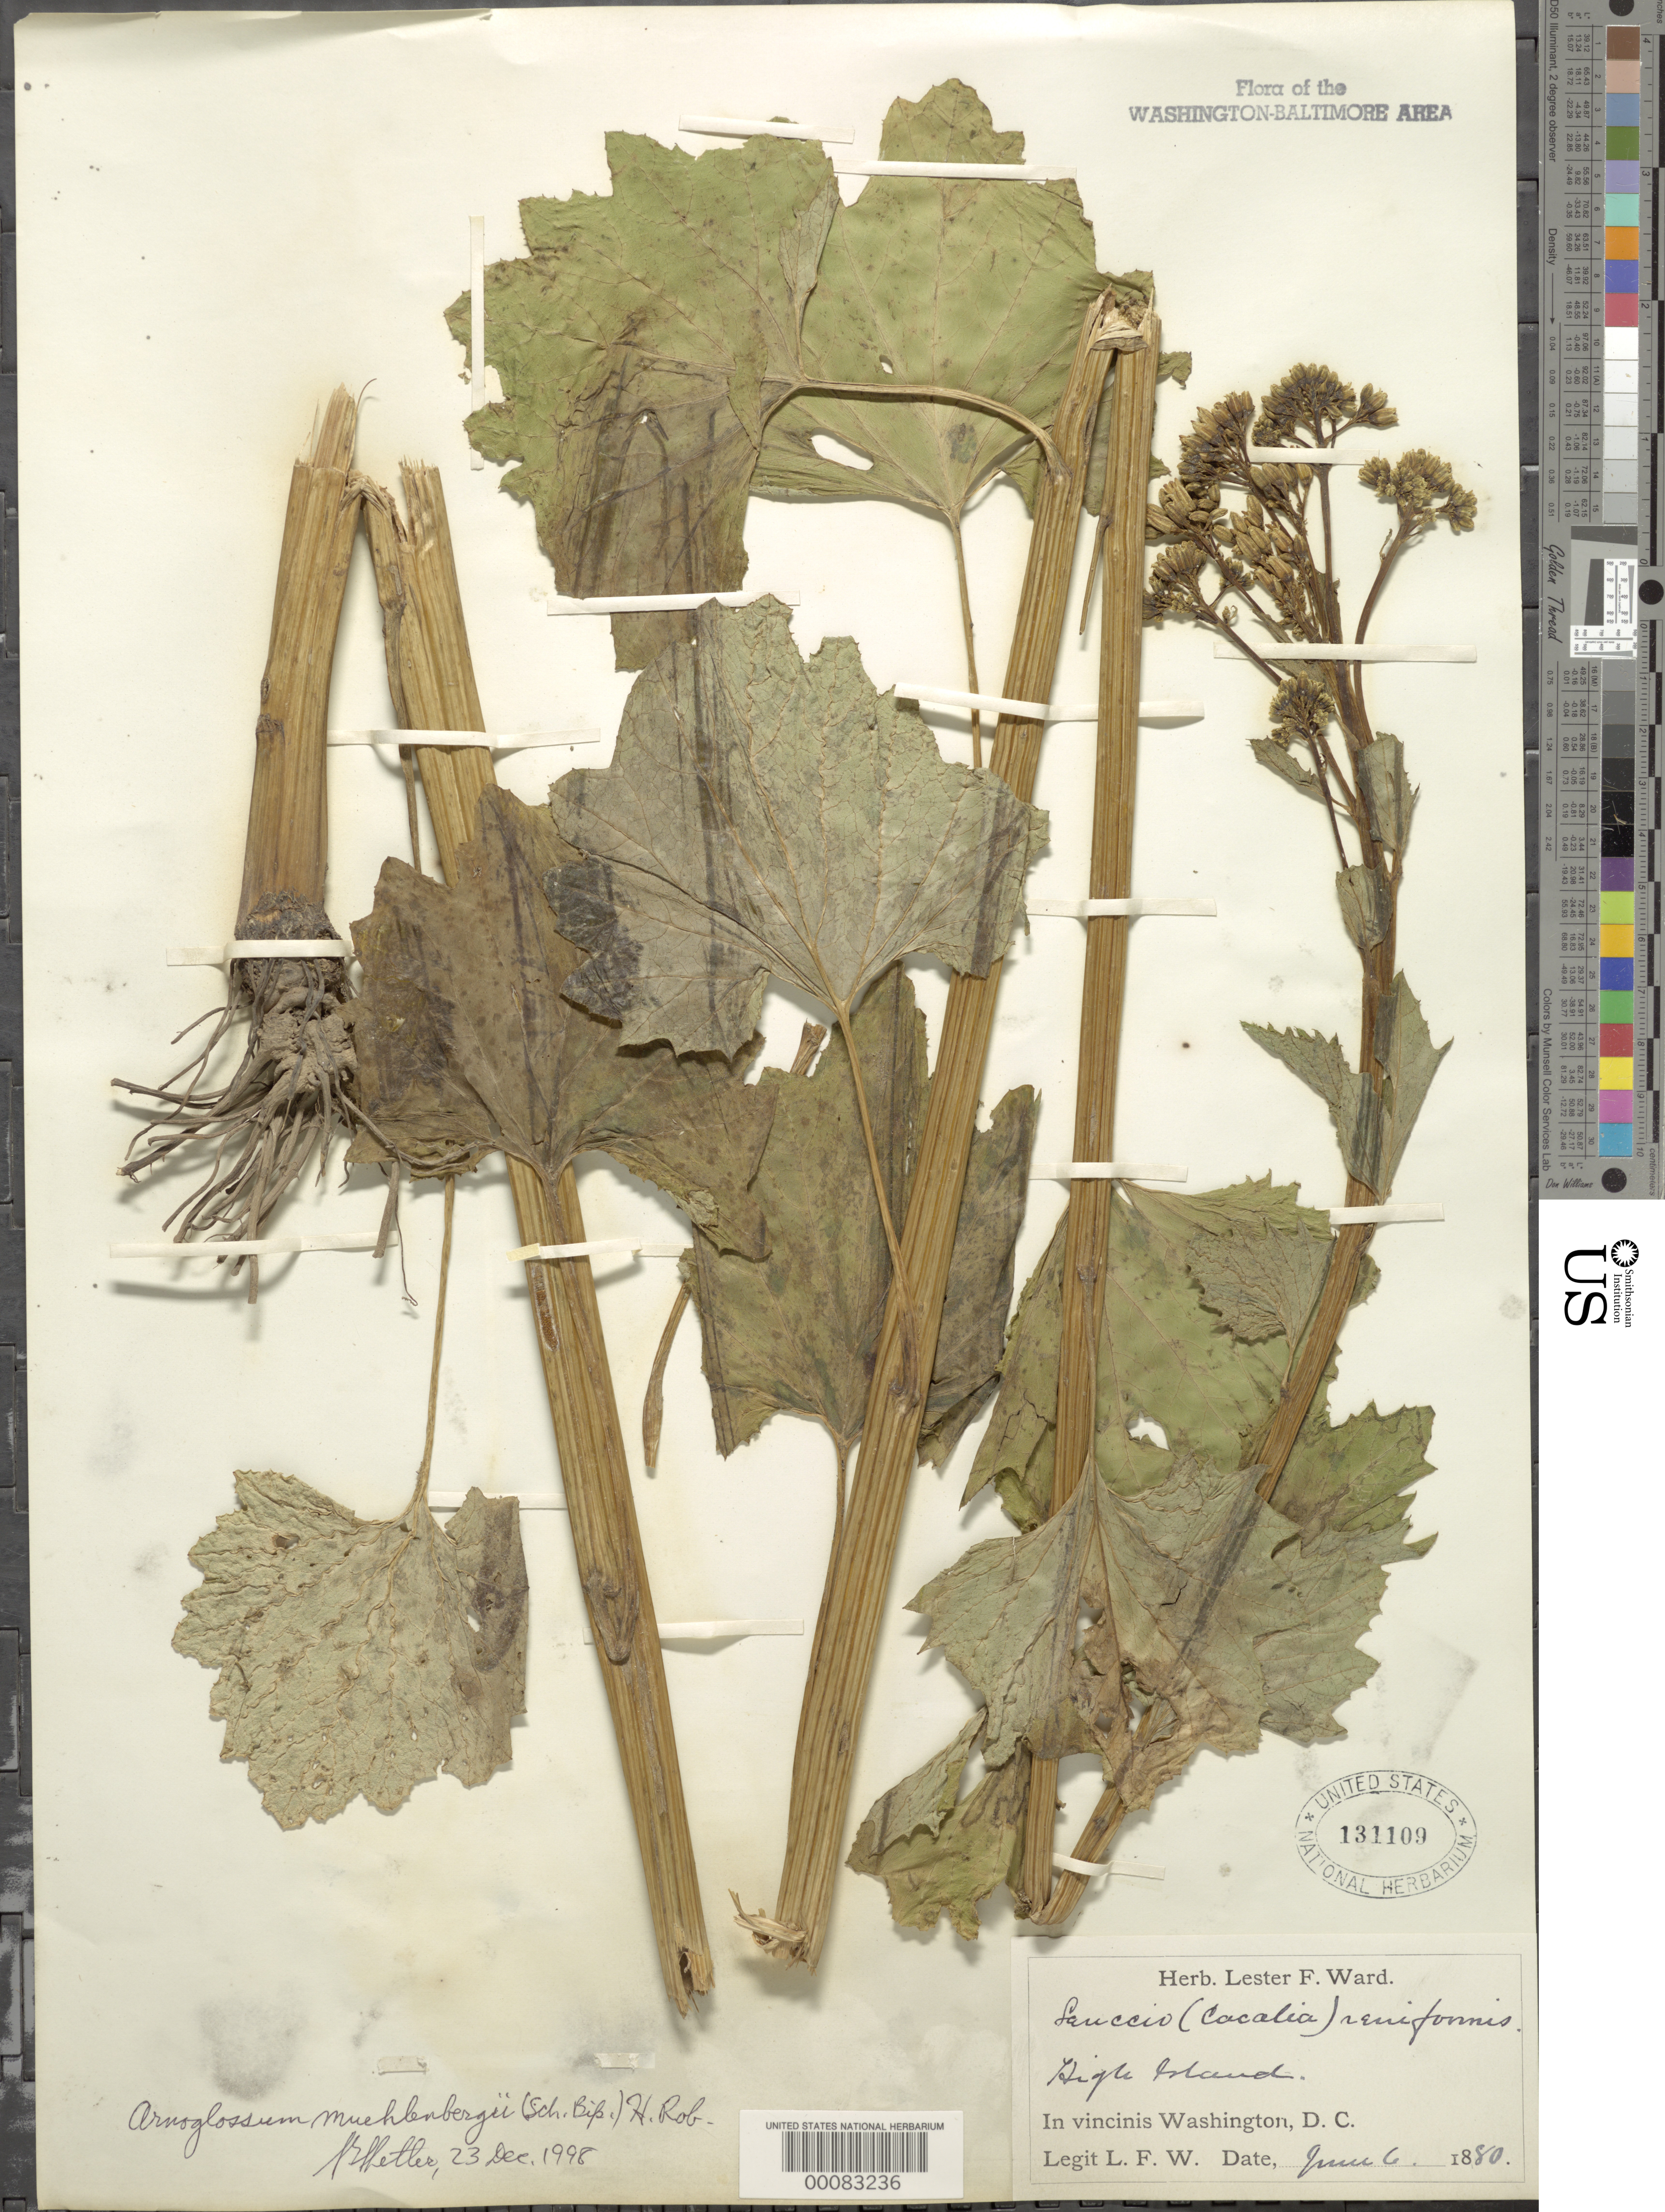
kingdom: Plantae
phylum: Tracheophyta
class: Magnoliopsida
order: Asterales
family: Asteraceae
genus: Arnoglossum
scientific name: Arnoglossum reniforme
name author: (Hook.) H. Rob.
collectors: L. F. Ward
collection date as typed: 06 Jun 1880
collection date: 1880-06-06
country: United States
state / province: Maryland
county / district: Montgomery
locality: High Island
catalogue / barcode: US 131109